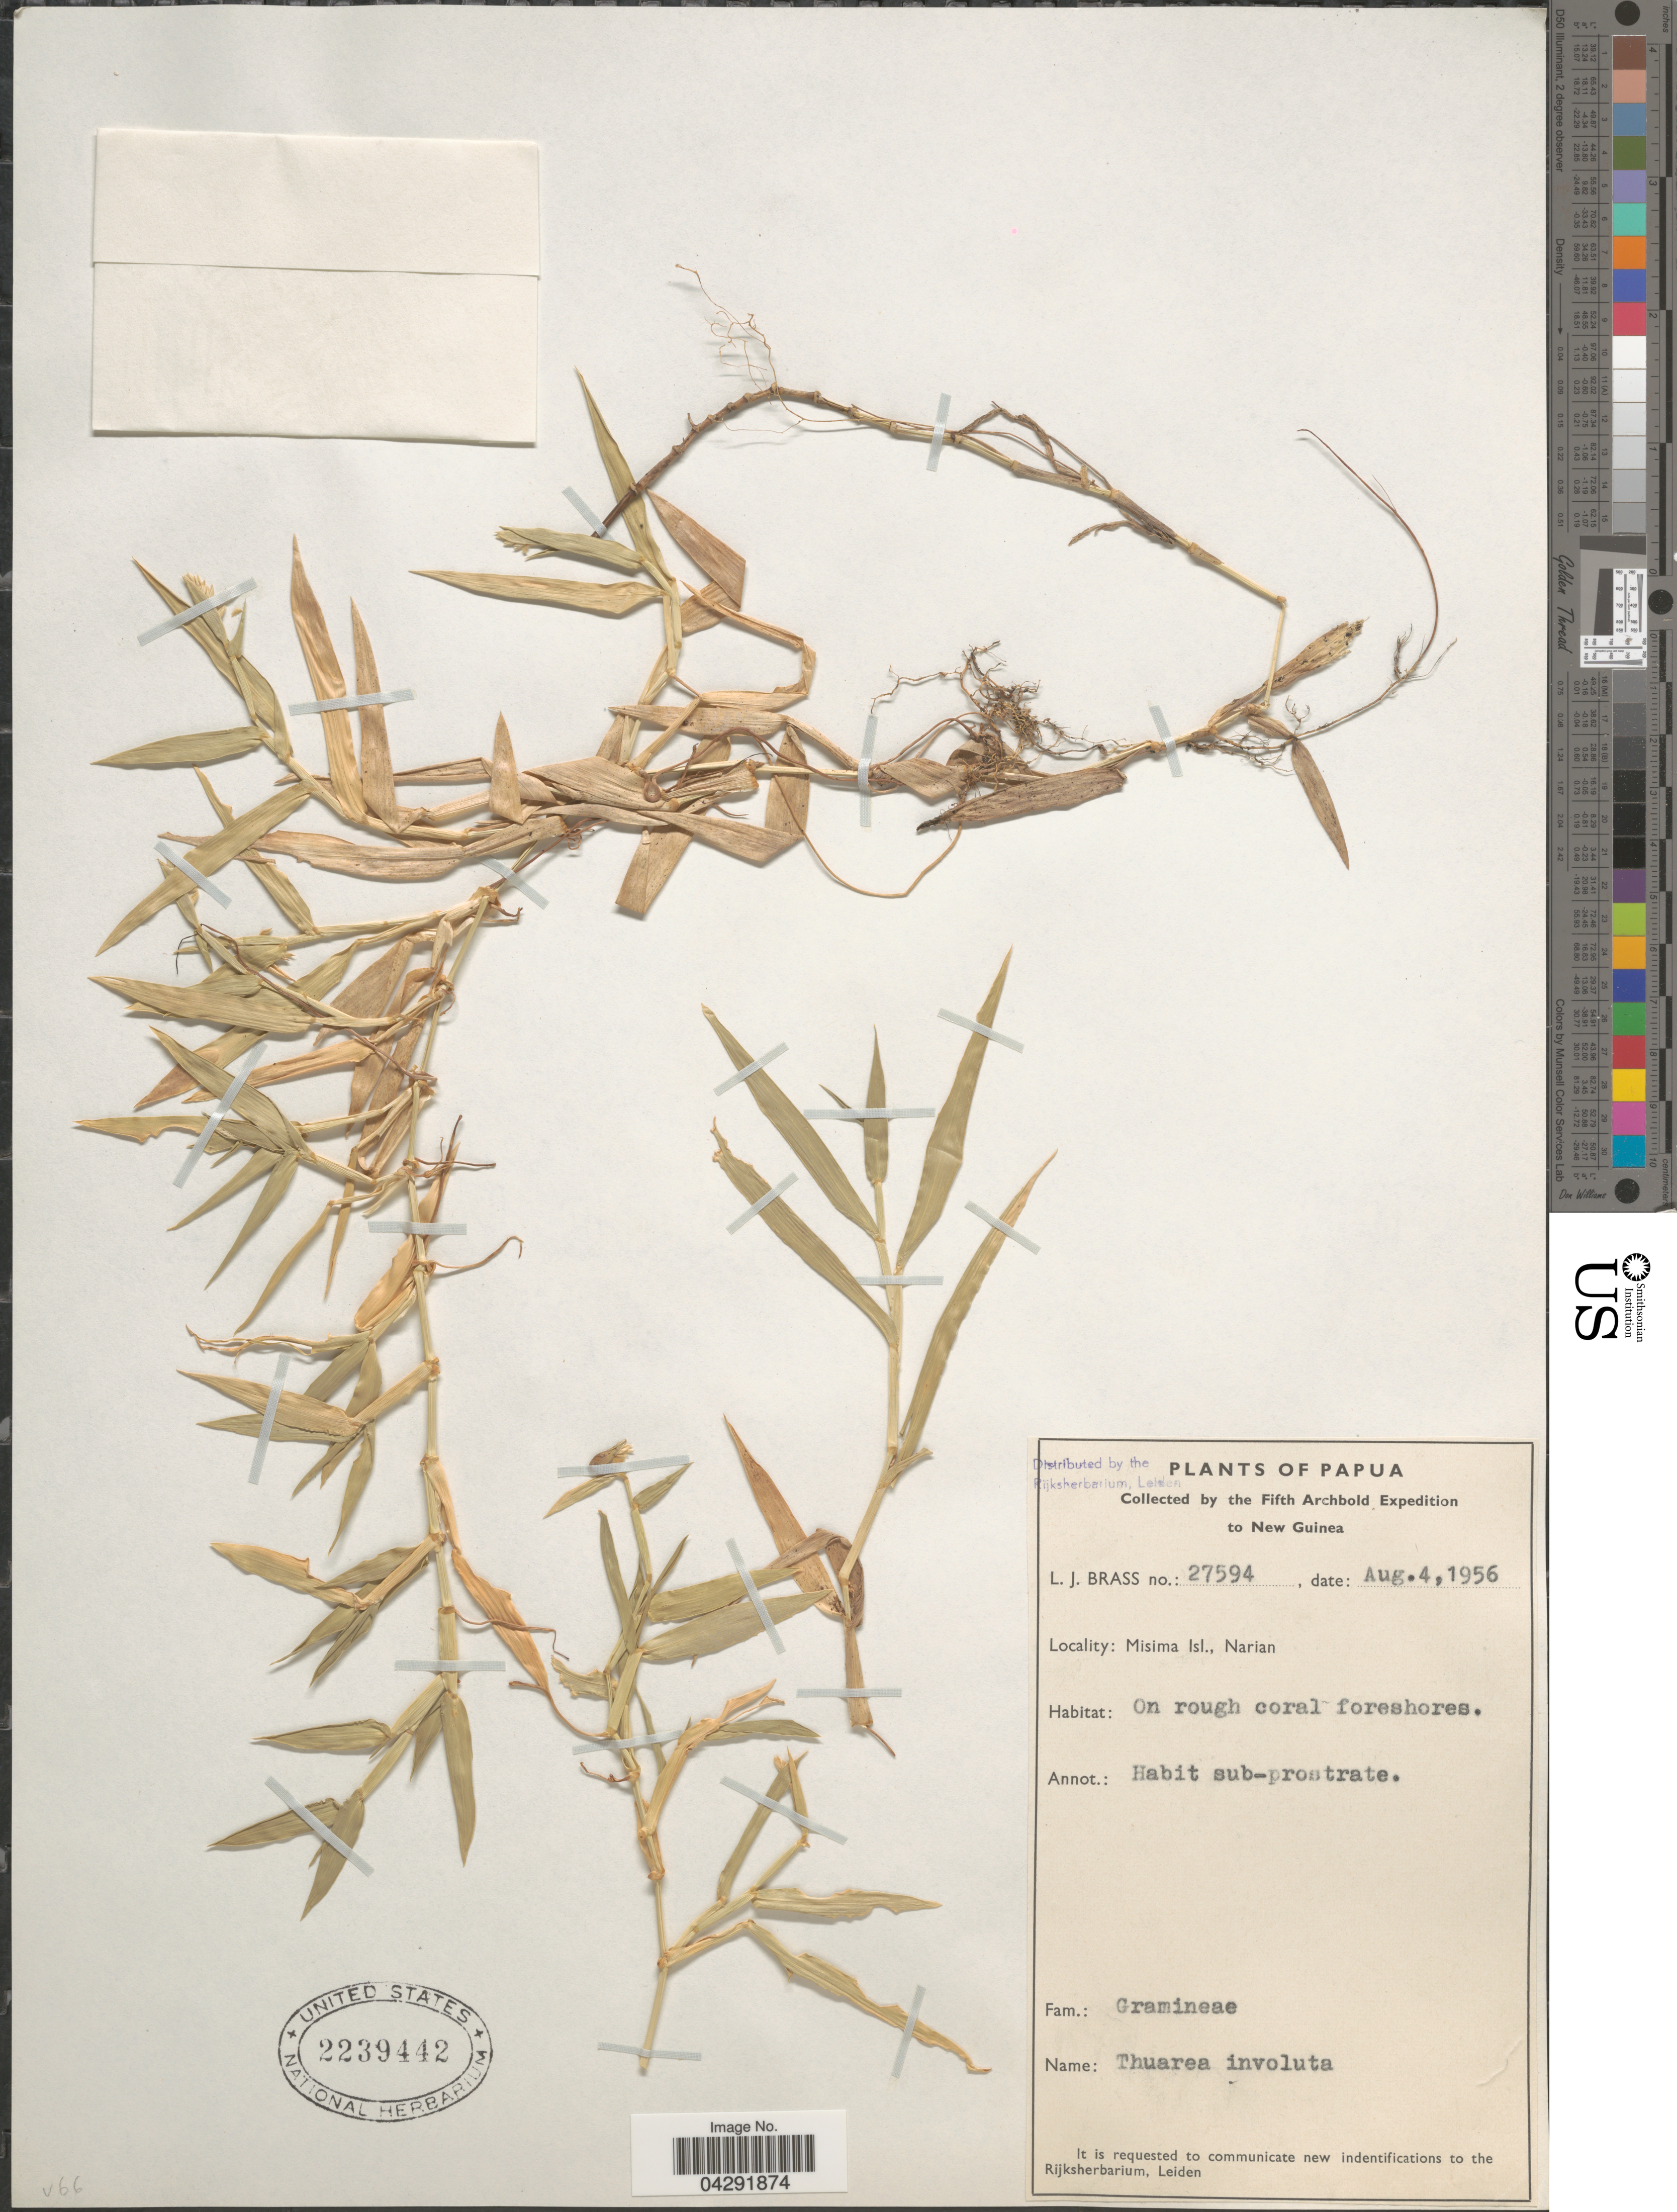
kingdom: Plantae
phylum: Tracheophyta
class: Liliopsida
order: Poales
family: Poaceae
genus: Thuarea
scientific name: Thuarea involuta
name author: (G. Forst.) R. Br. ex Sm.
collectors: L. J. Brass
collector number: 27594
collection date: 1956-08-04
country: Papua New Guinea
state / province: Milne Bay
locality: Papua. Fifth Archbold Expedition to New Guinea. Misima Isl., Narian. On rough coral foreshores.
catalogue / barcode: US 2239442